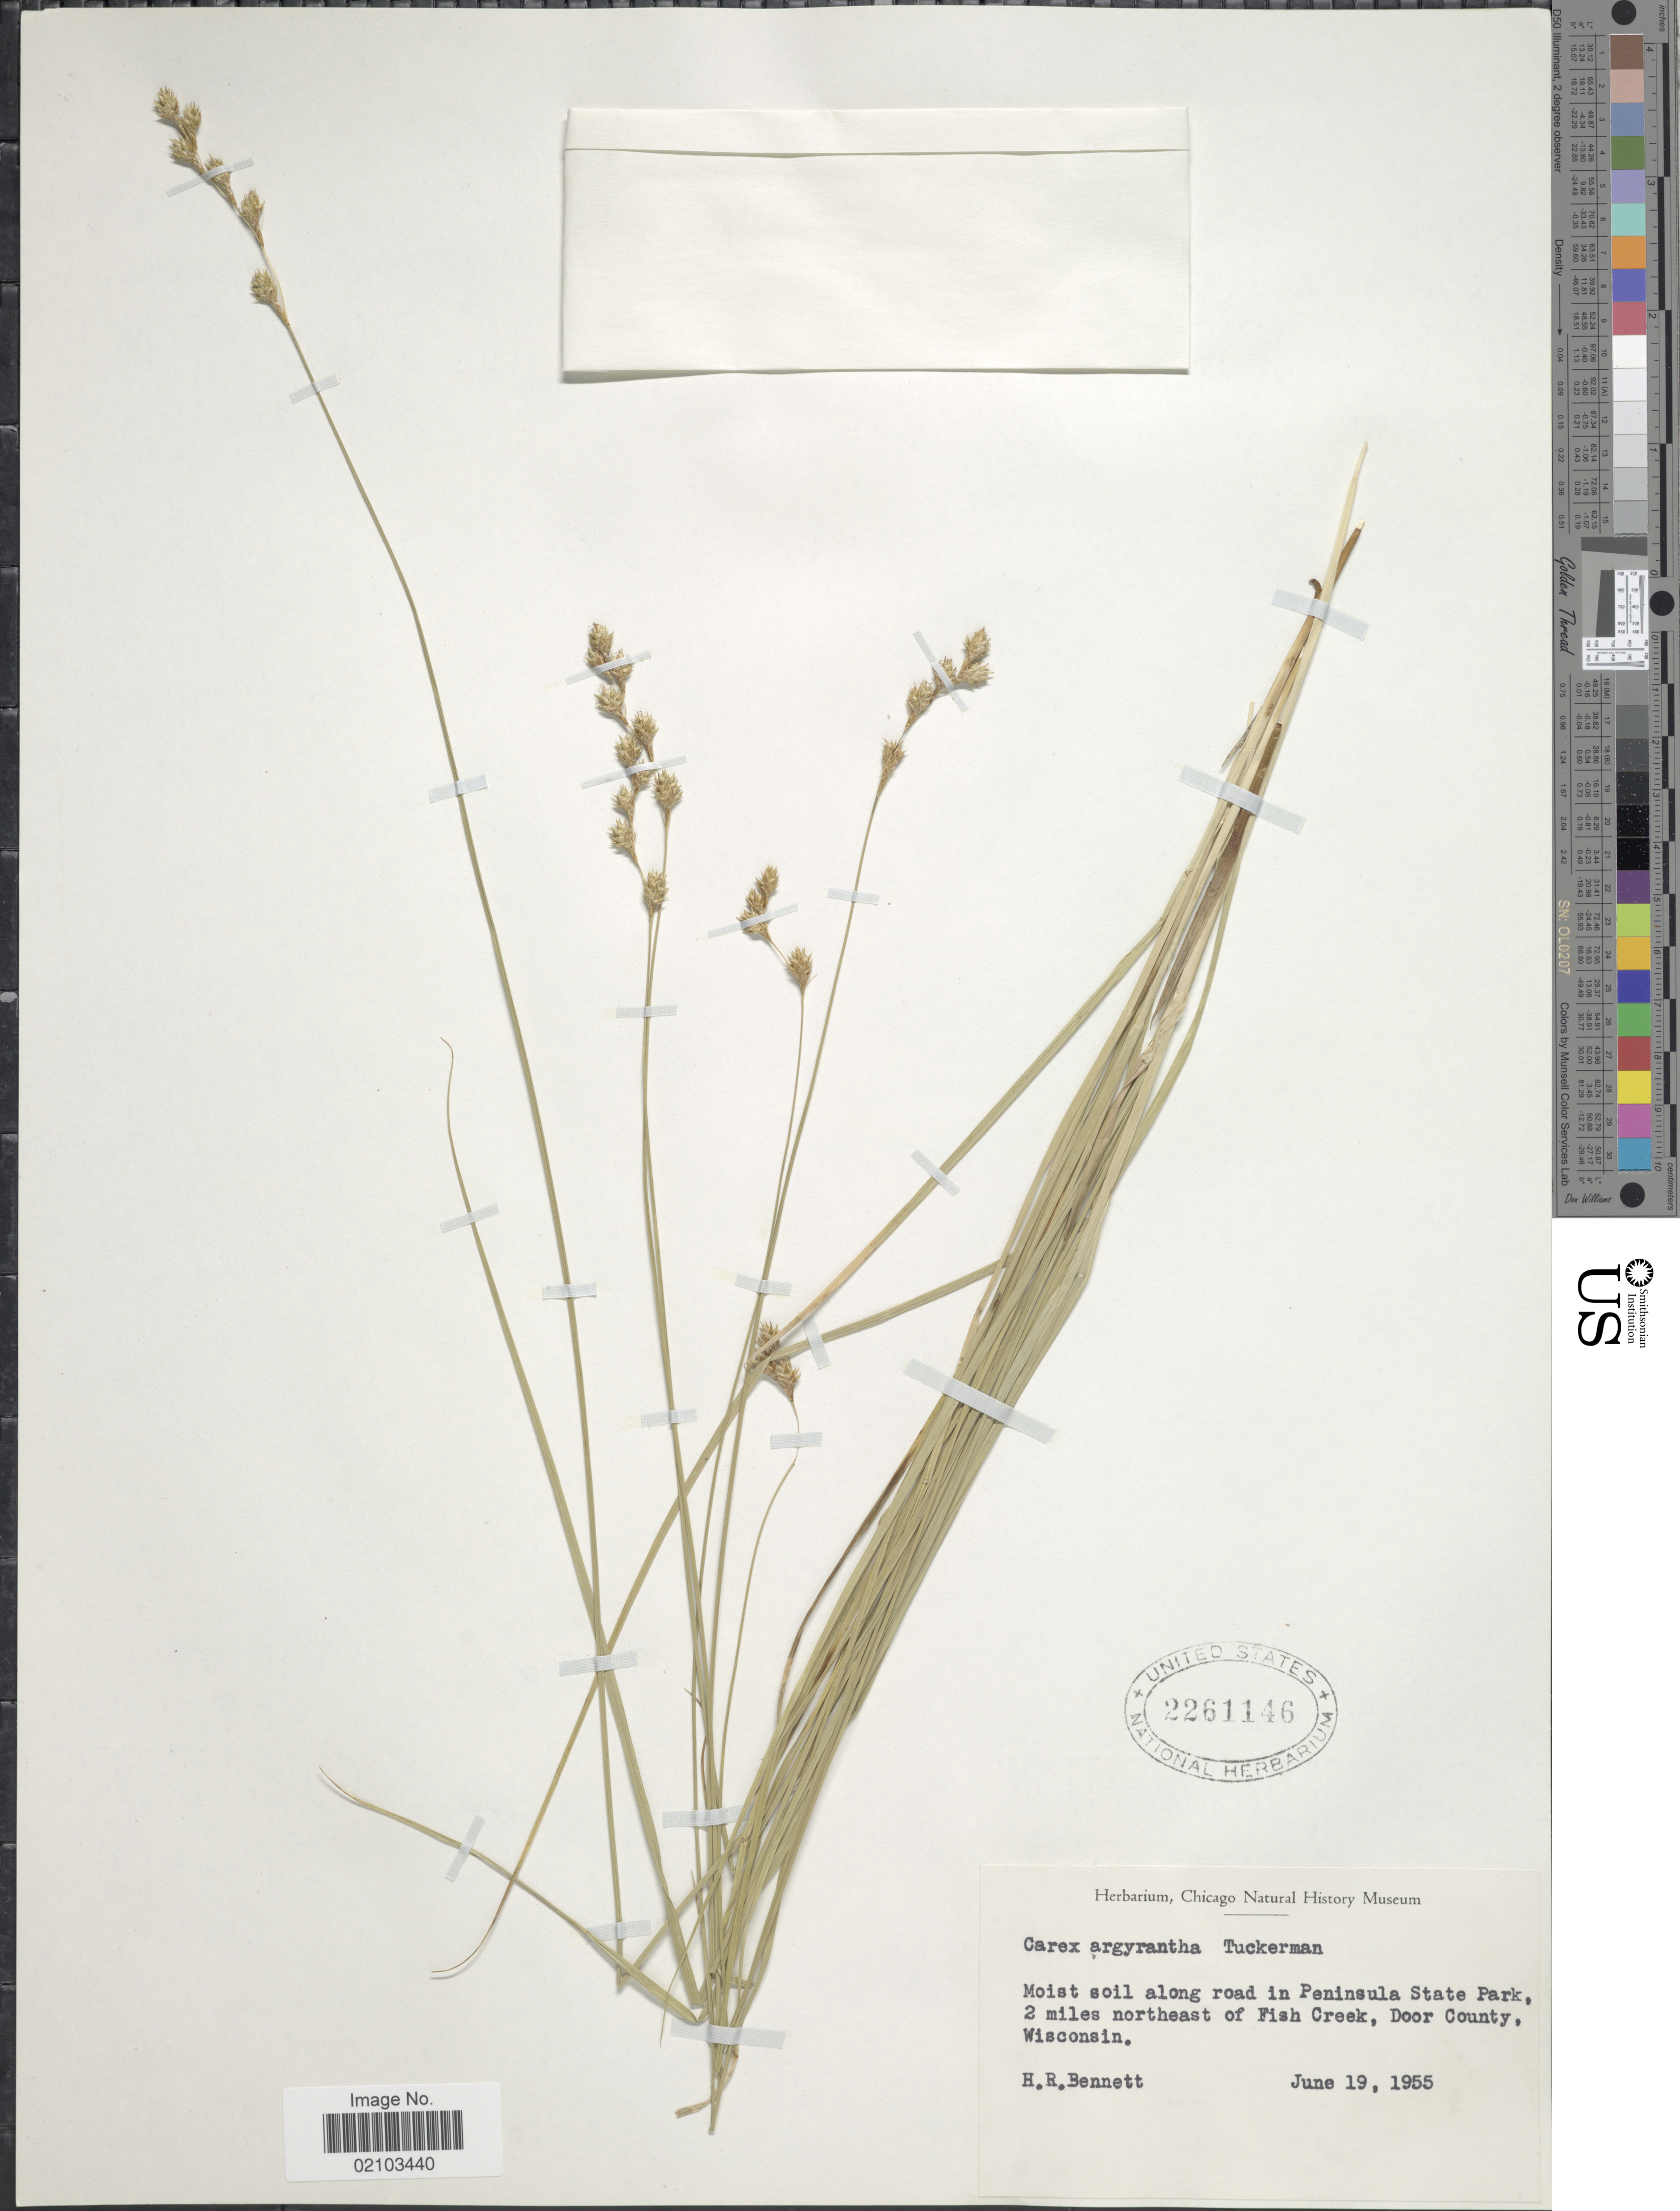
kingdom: Plantae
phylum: Tracheophyta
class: Liliopsida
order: Poales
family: Cyperaceae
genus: Carex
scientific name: Carex argyrantha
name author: Tuck. ex Boott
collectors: H. R. Bennett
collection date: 1955-06-19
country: United States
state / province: Wisconsin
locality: Moist soil along road in Peninsula State Park, 2 miles northeast of Fish Creek, Door County.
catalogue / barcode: US 2261146